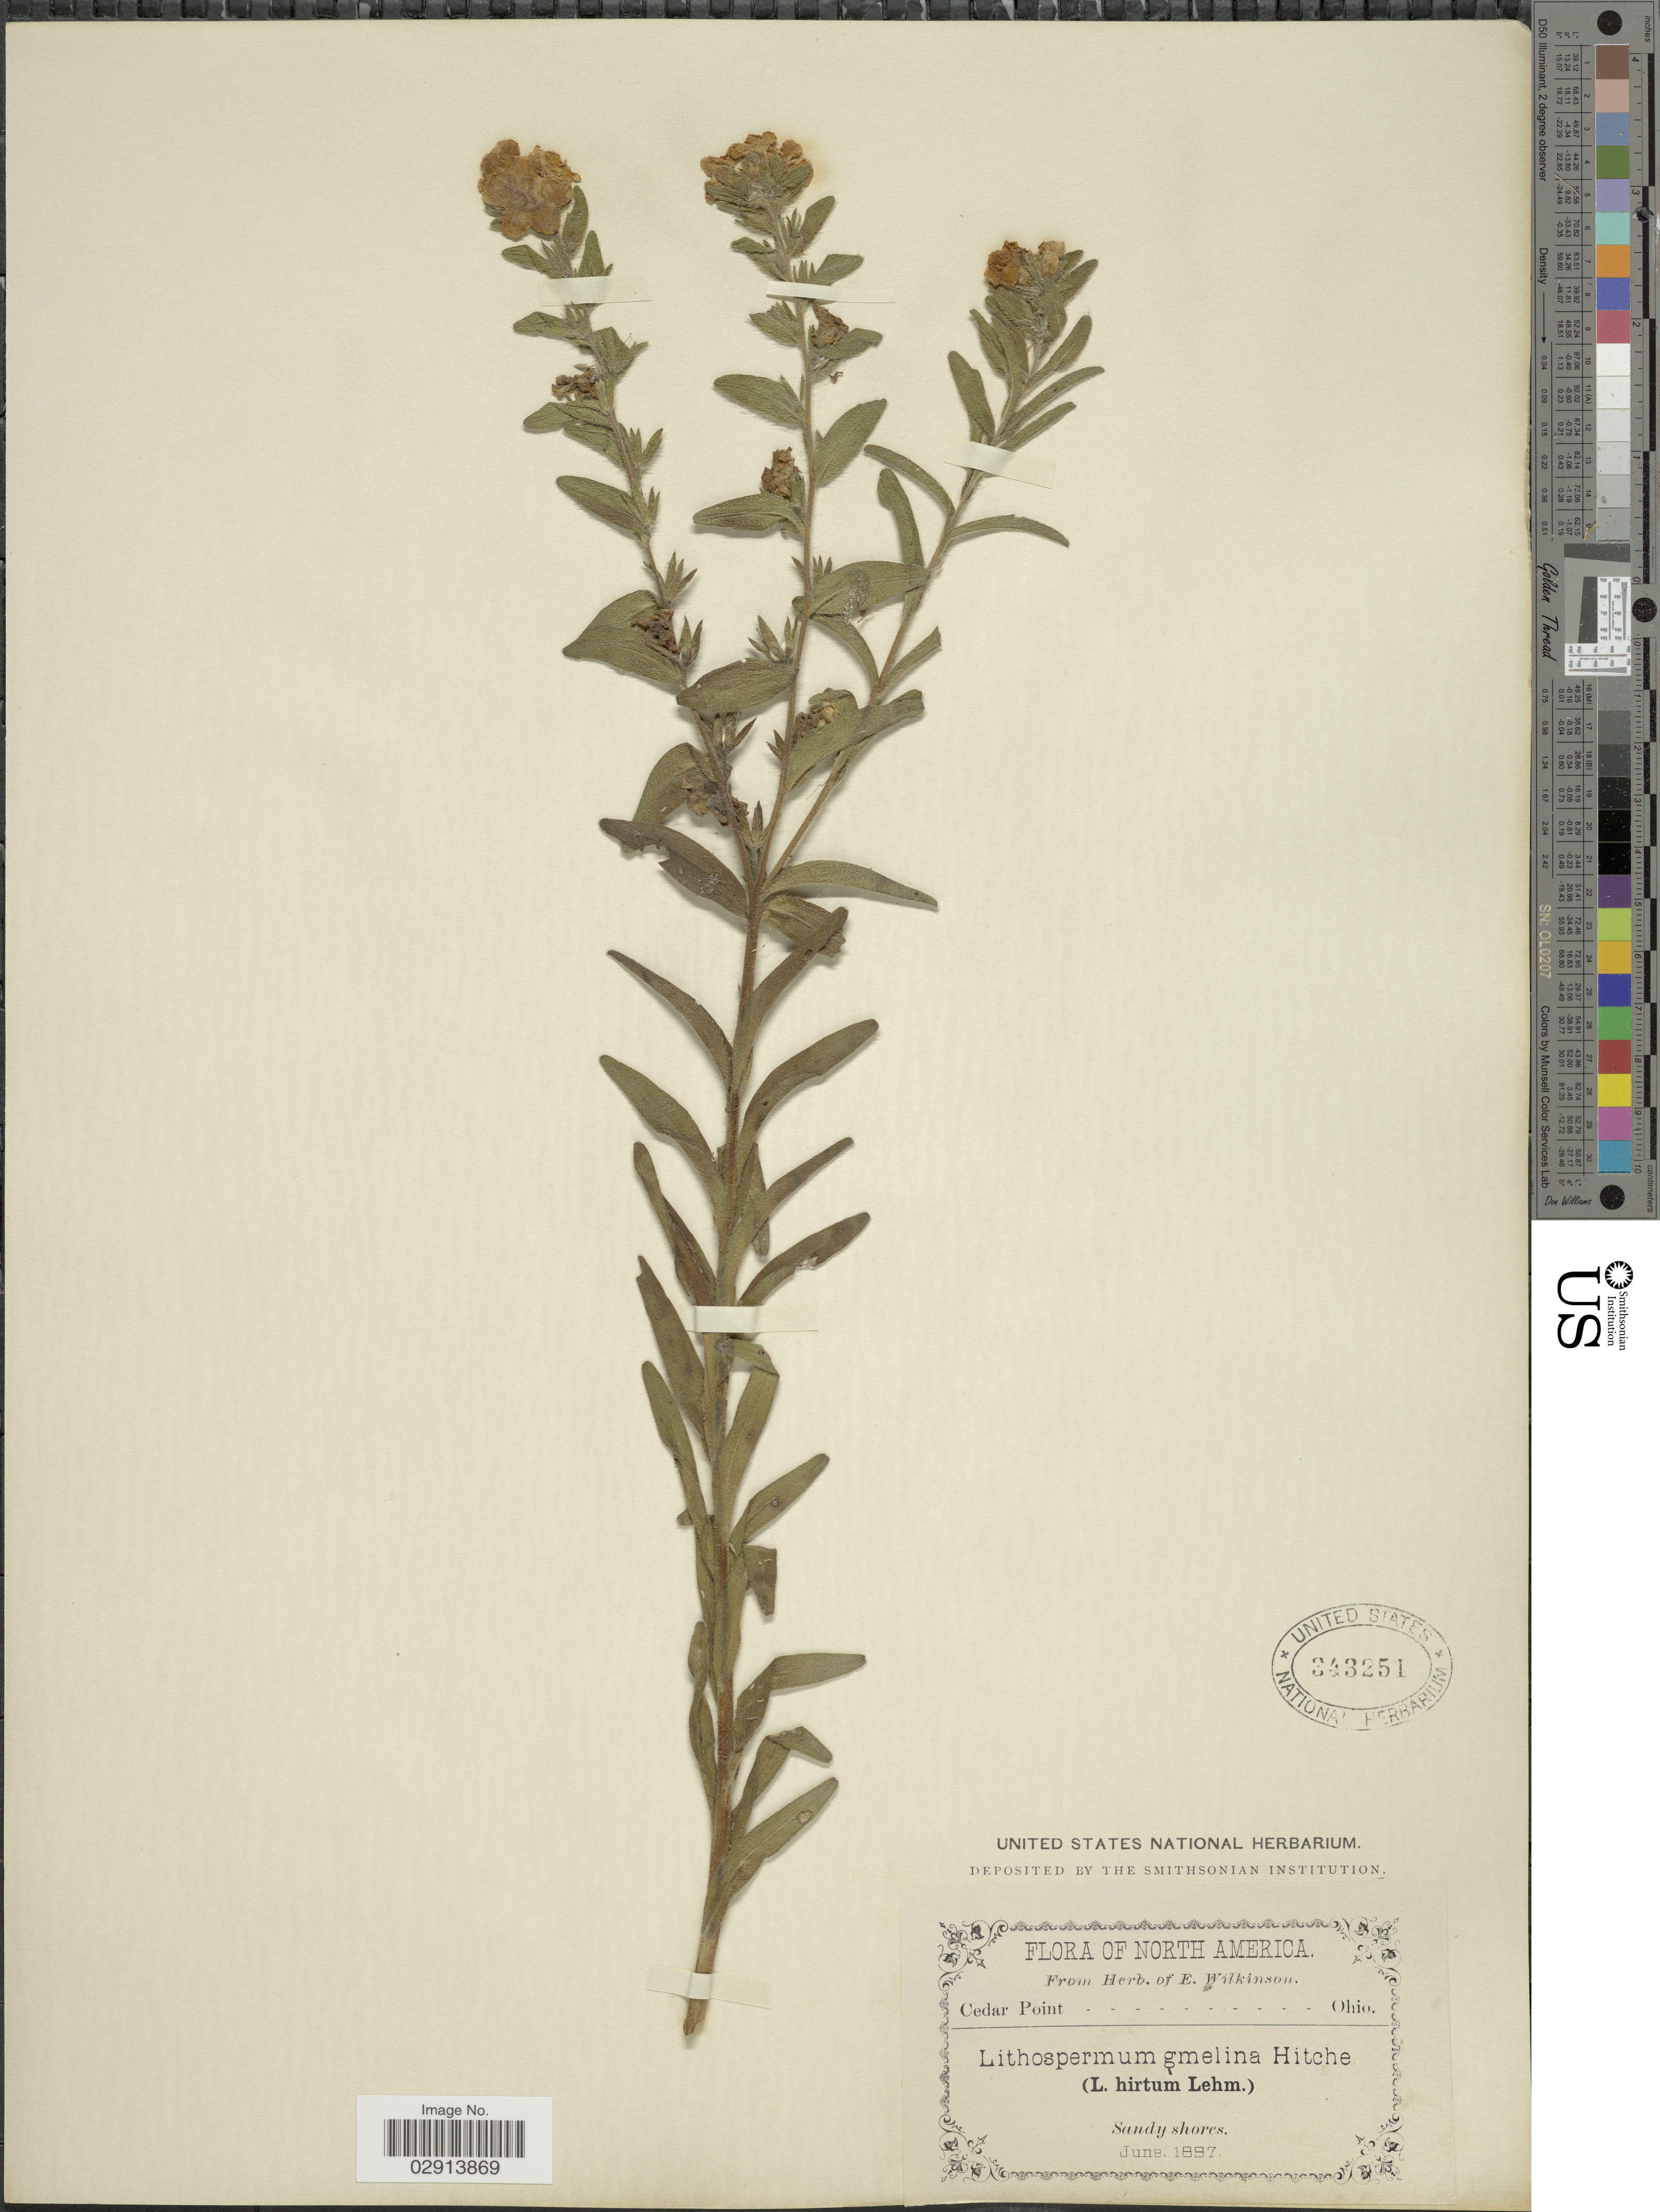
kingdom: Plantae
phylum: Tracheophyta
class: Magnoliopsida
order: Boraginales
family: Boraginaceae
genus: Lithospermum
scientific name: Lithospermum caroliniense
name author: (J.F. Gmel.) MacMill.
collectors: ex herb. E. Wilkinson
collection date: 1897-06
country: United States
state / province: Ohio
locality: Cedar Point.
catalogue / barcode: US 343251